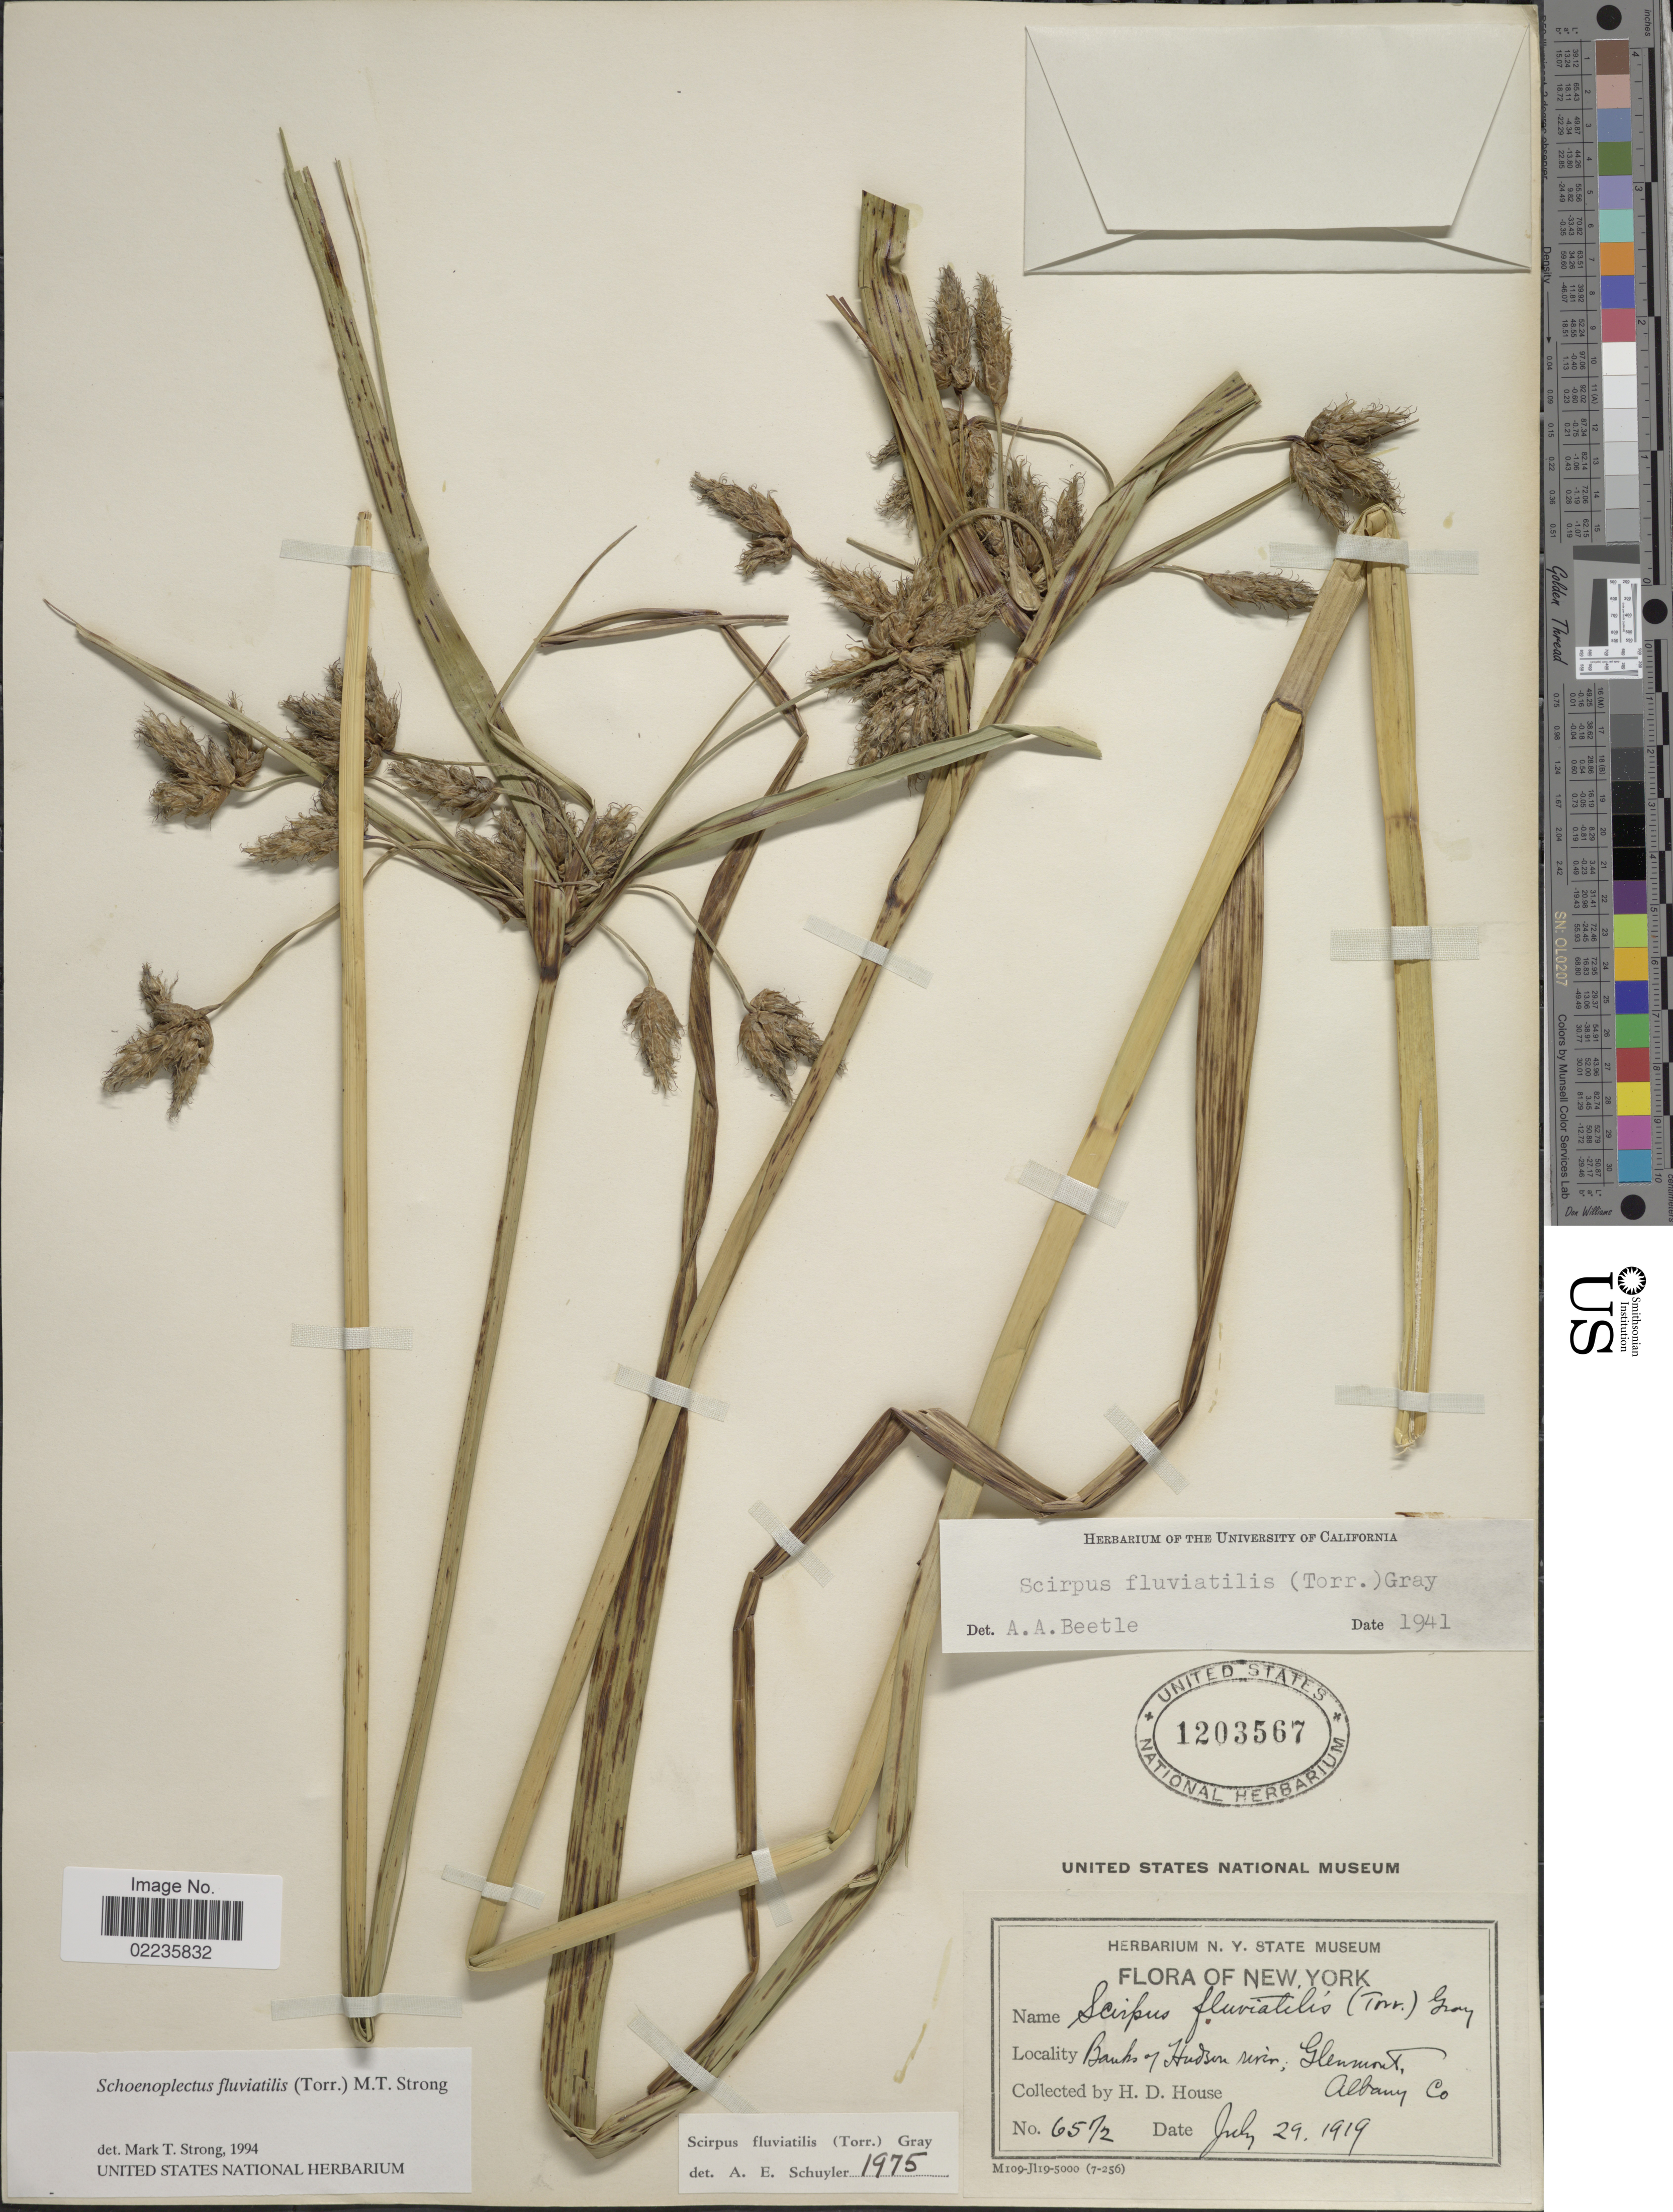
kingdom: Plantae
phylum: Tracheophyta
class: Liliopsida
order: Poales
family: Cyperaceae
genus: Bolboschoenus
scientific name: Bolboschoenus fluviatilis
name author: (Torr.) Soják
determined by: Strong, M. T., (US), Smithsonian Institution - National Museum of Natural History (UNITED STATES)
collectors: H. D. House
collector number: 6572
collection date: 1919-07-29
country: United States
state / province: New York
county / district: Albany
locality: Banks of Hudson river; Glenmont, Albany Co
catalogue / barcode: US 1203567